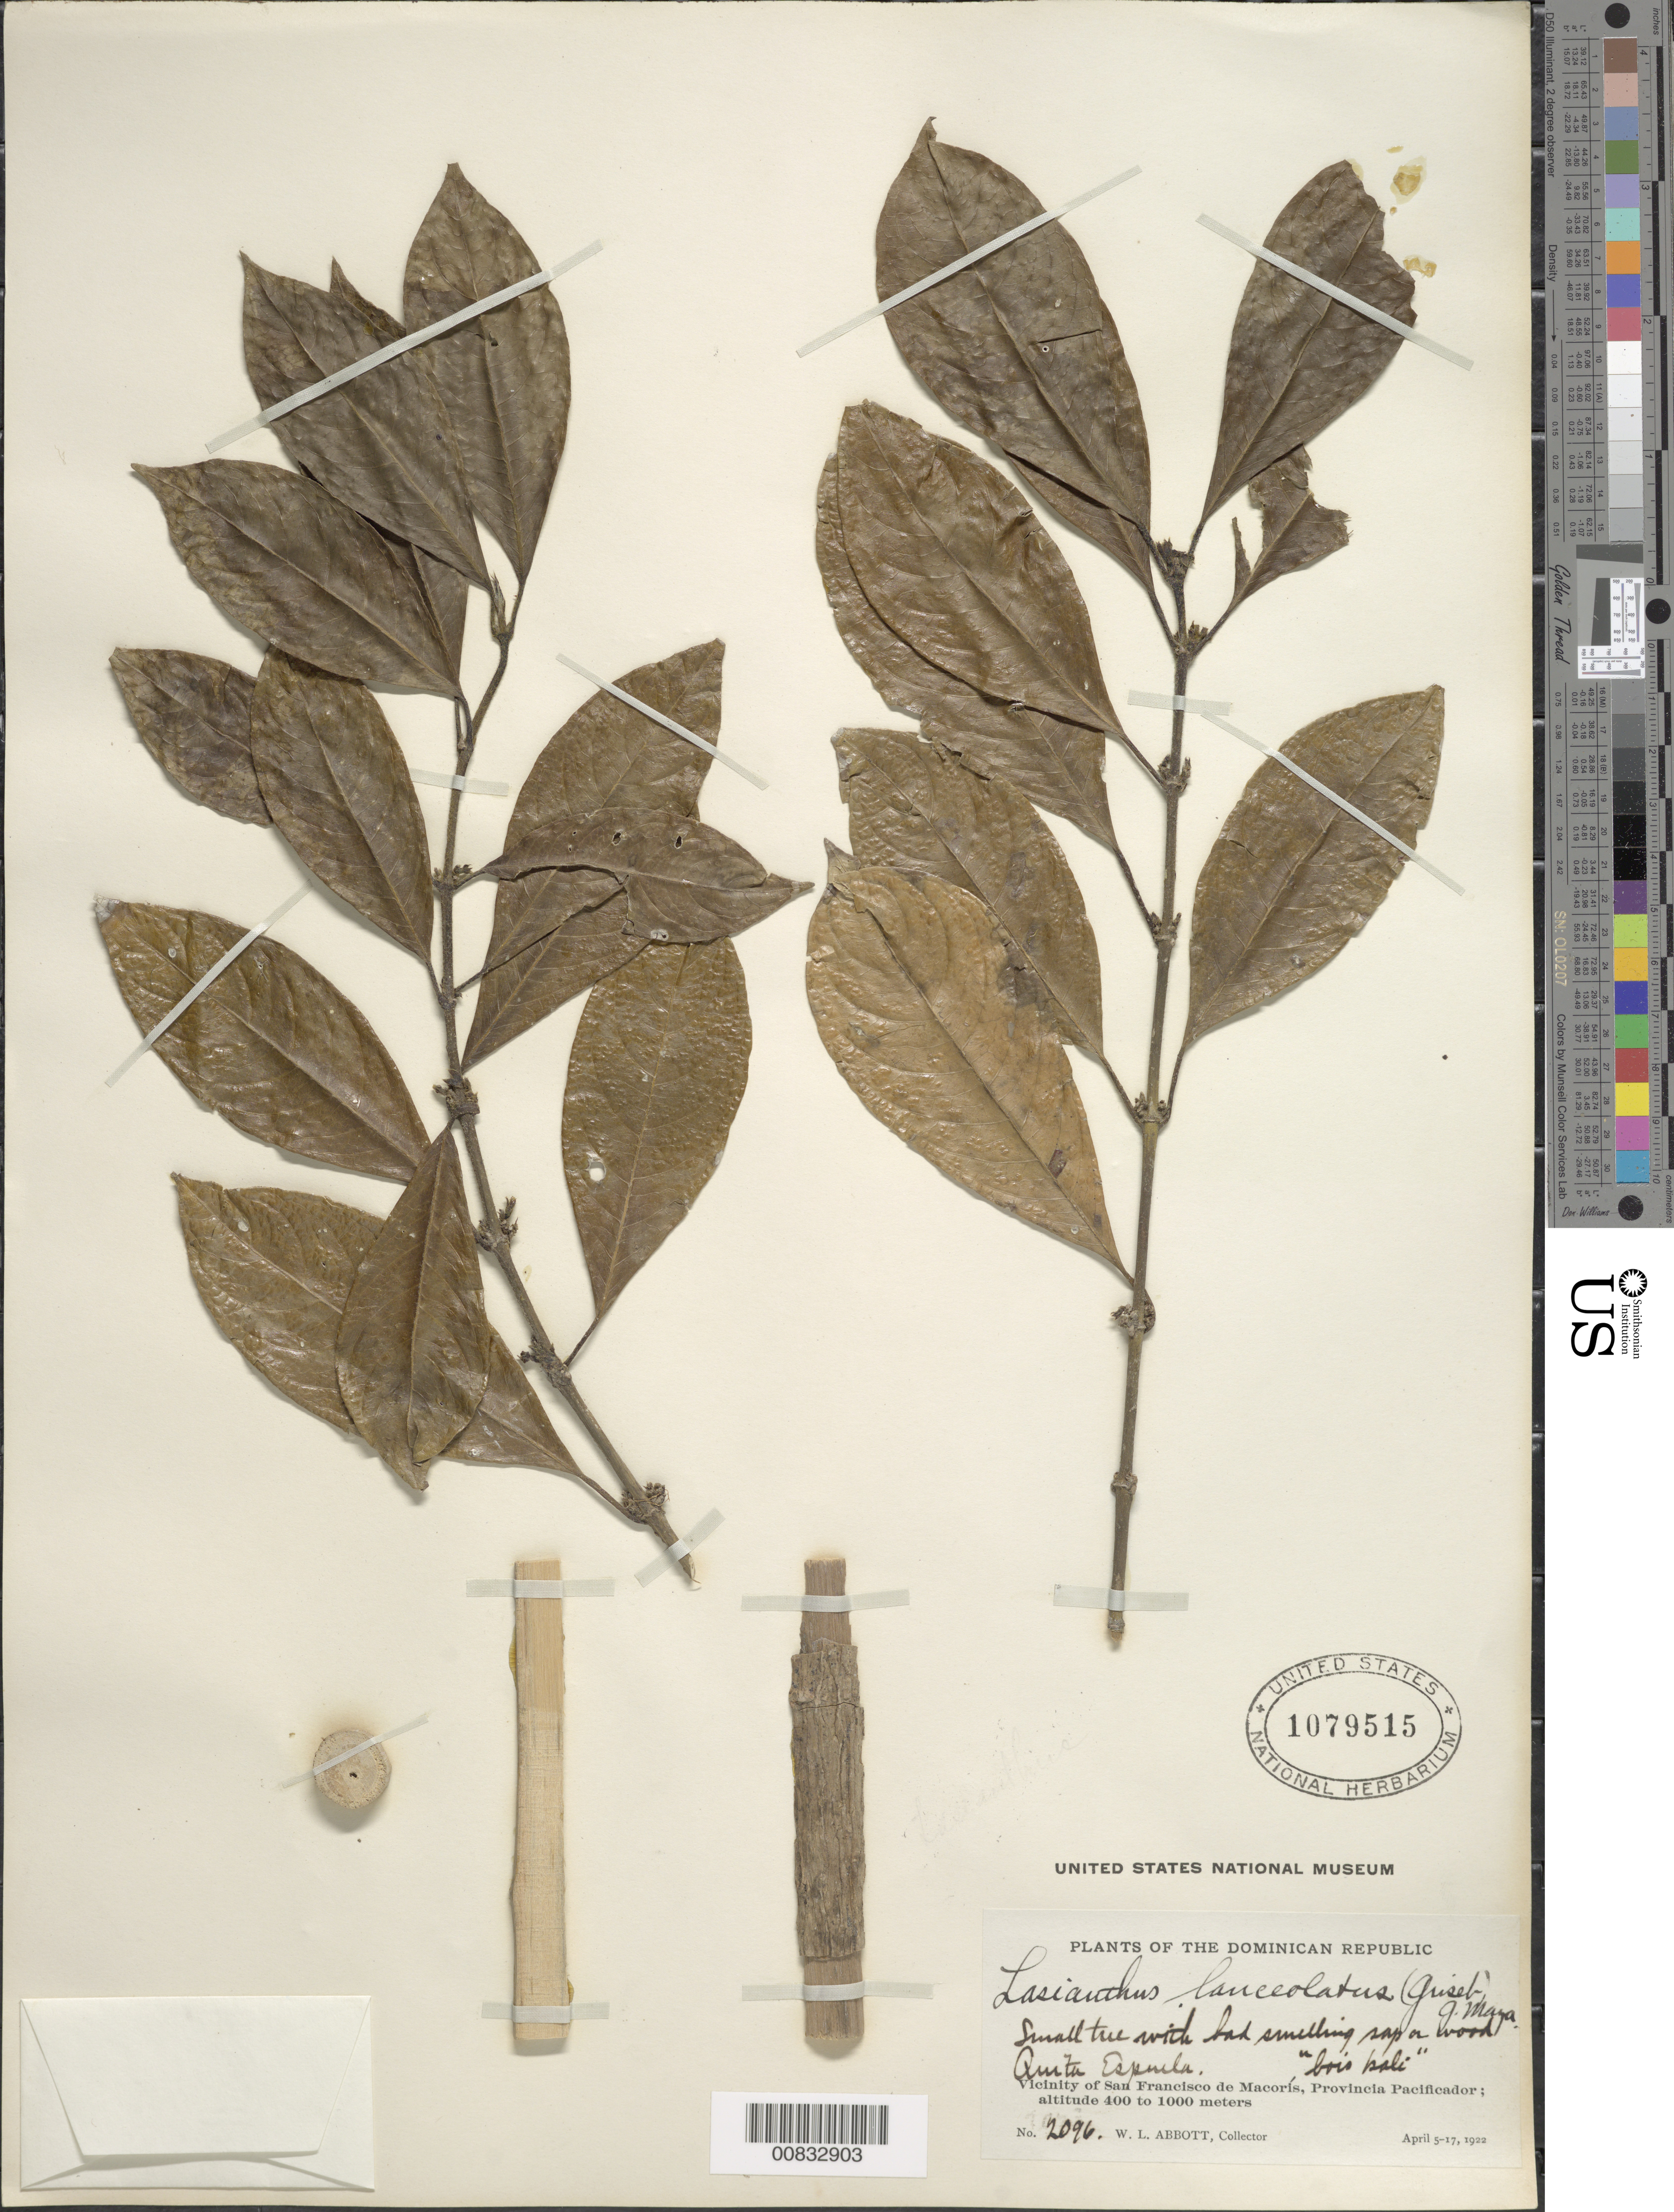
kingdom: Plantae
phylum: Tracheophyta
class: Magnoliopsida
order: Gentianales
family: Rubiaceae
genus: Lasianthus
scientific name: Lasianthus lanceolatus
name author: (Griseb.) Urb.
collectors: W. L. Abbott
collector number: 2096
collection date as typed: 05 Apr 1922 to 17 Apr 1922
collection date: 1922-04-05/1922-04-17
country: Dominican Republic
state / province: Duarte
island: Hispaniola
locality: Vicinity of San Francisco de Macorís, Quita Espuela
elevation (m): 400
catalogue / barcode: US 1079515